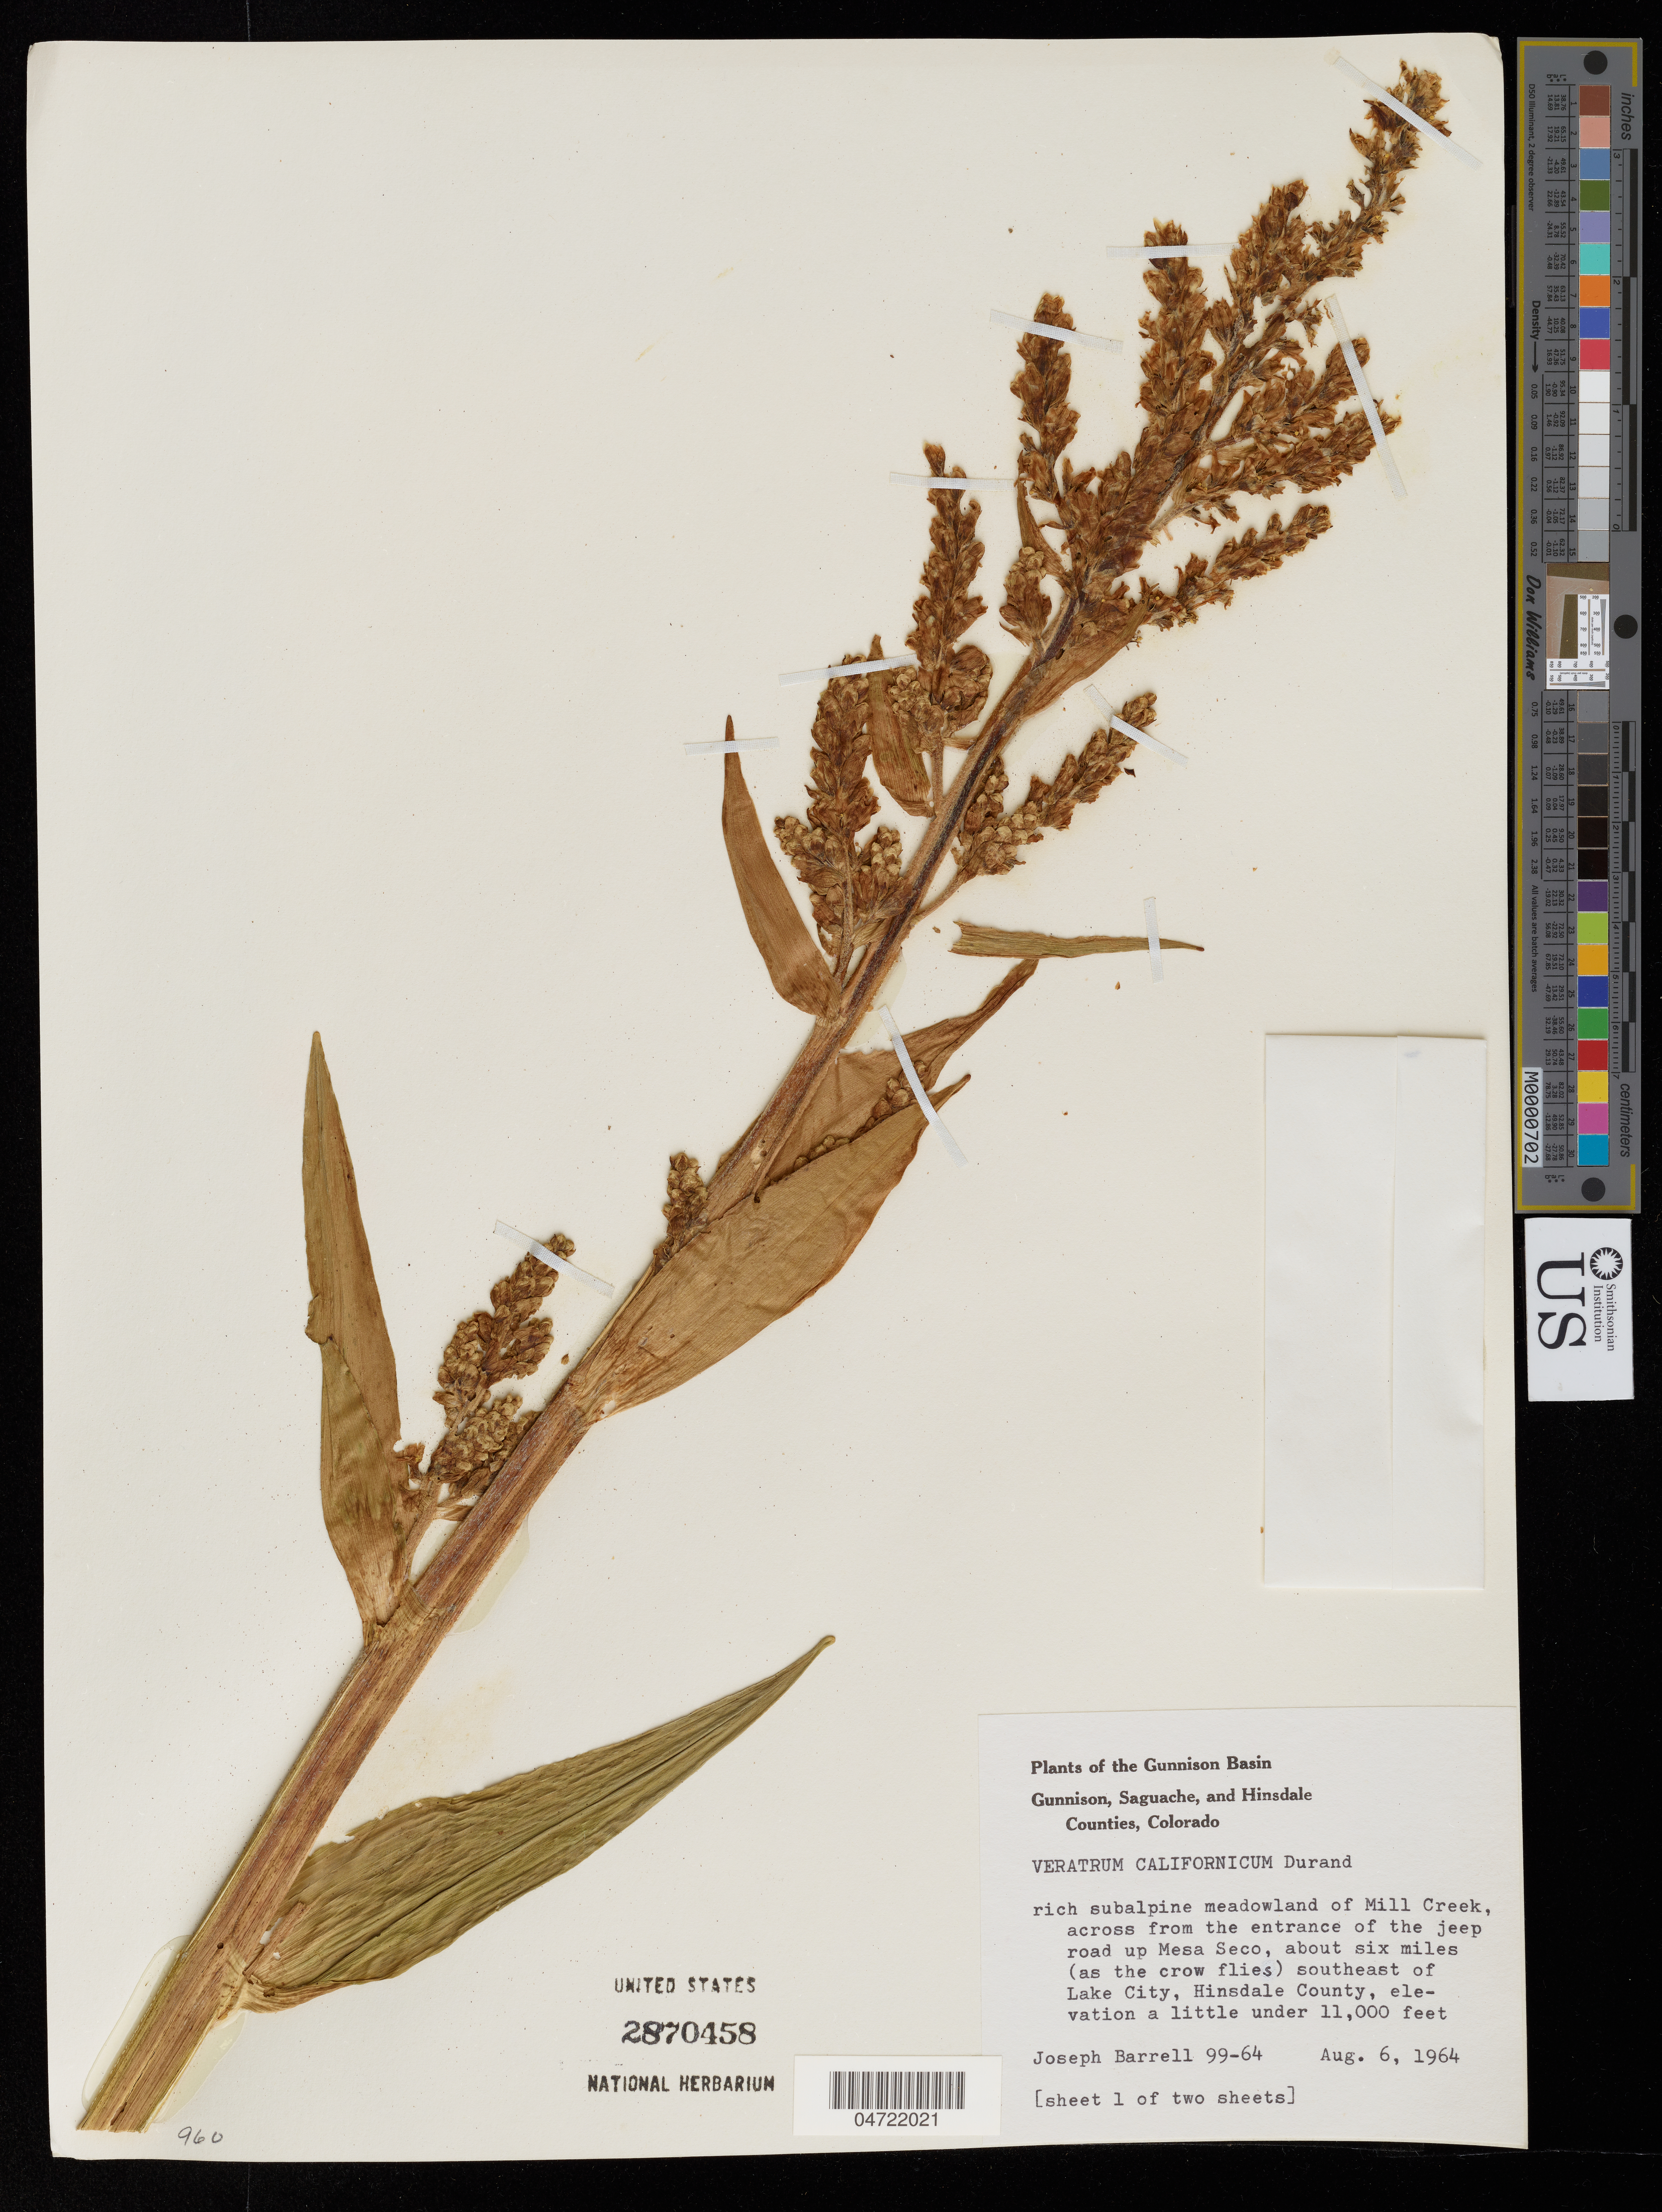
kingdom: Plantae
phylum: Tracheophyta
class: Liliopsida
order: Liliales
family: Melanthiaceae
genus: Veratrum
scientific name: Veratrum californicum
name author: Durand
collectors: J. Barrell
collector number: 99-64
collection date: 1964-08-06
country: United States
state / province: Colorado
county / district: Hinsdale County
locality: The Gunnison Basin. Mill Creek, near the entrance of the jeep road up Mesa Seco, about six miles (as the crow flies) southeast of Lake City.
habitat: Rich subalpine meadowland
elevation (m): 3353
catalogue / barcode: US 2870458